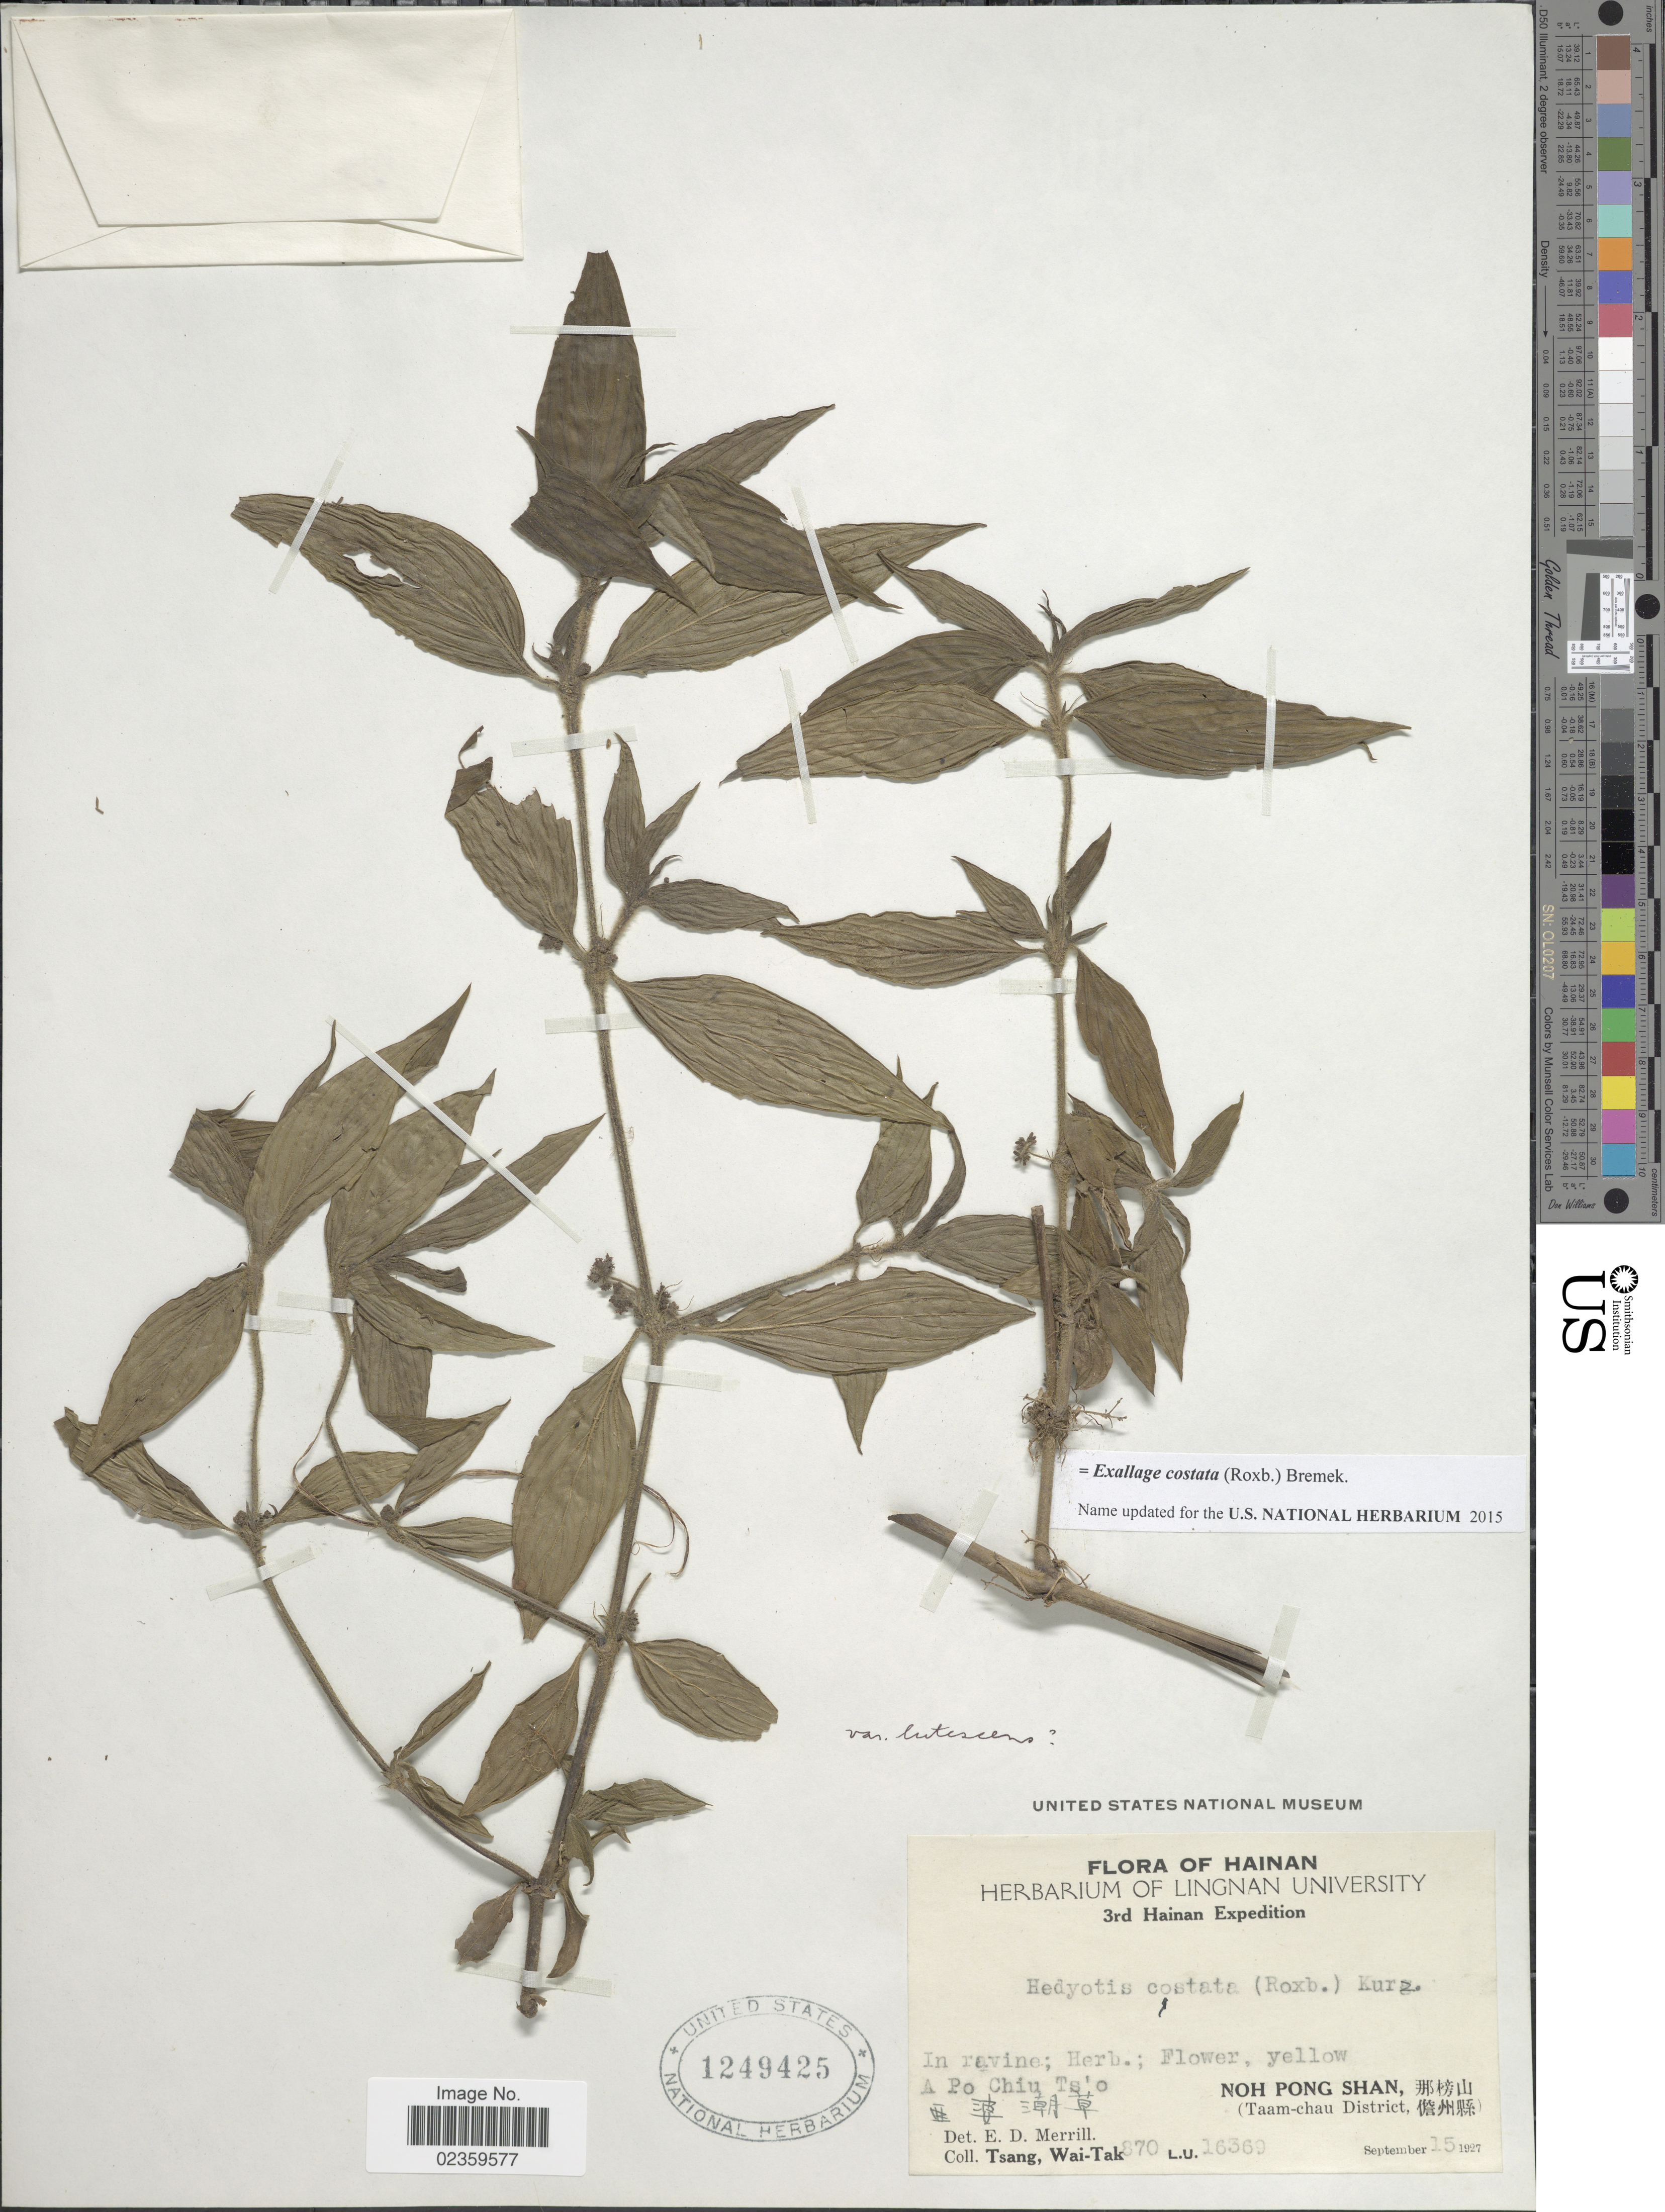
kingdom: Plantae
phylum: Tracheophyta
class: Magnoliopsida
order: Gentianales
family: Rubiaceae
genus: Exallage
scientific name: Exallage costata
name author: (Roxb.) Bremek.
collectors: W. T. Tsang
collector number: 870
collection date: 1927-09-15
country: China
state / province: Hainan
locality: A Po Chiu Ts'o. Noh Pong Shan. (Taam-chau District)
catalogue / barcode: US 1249425